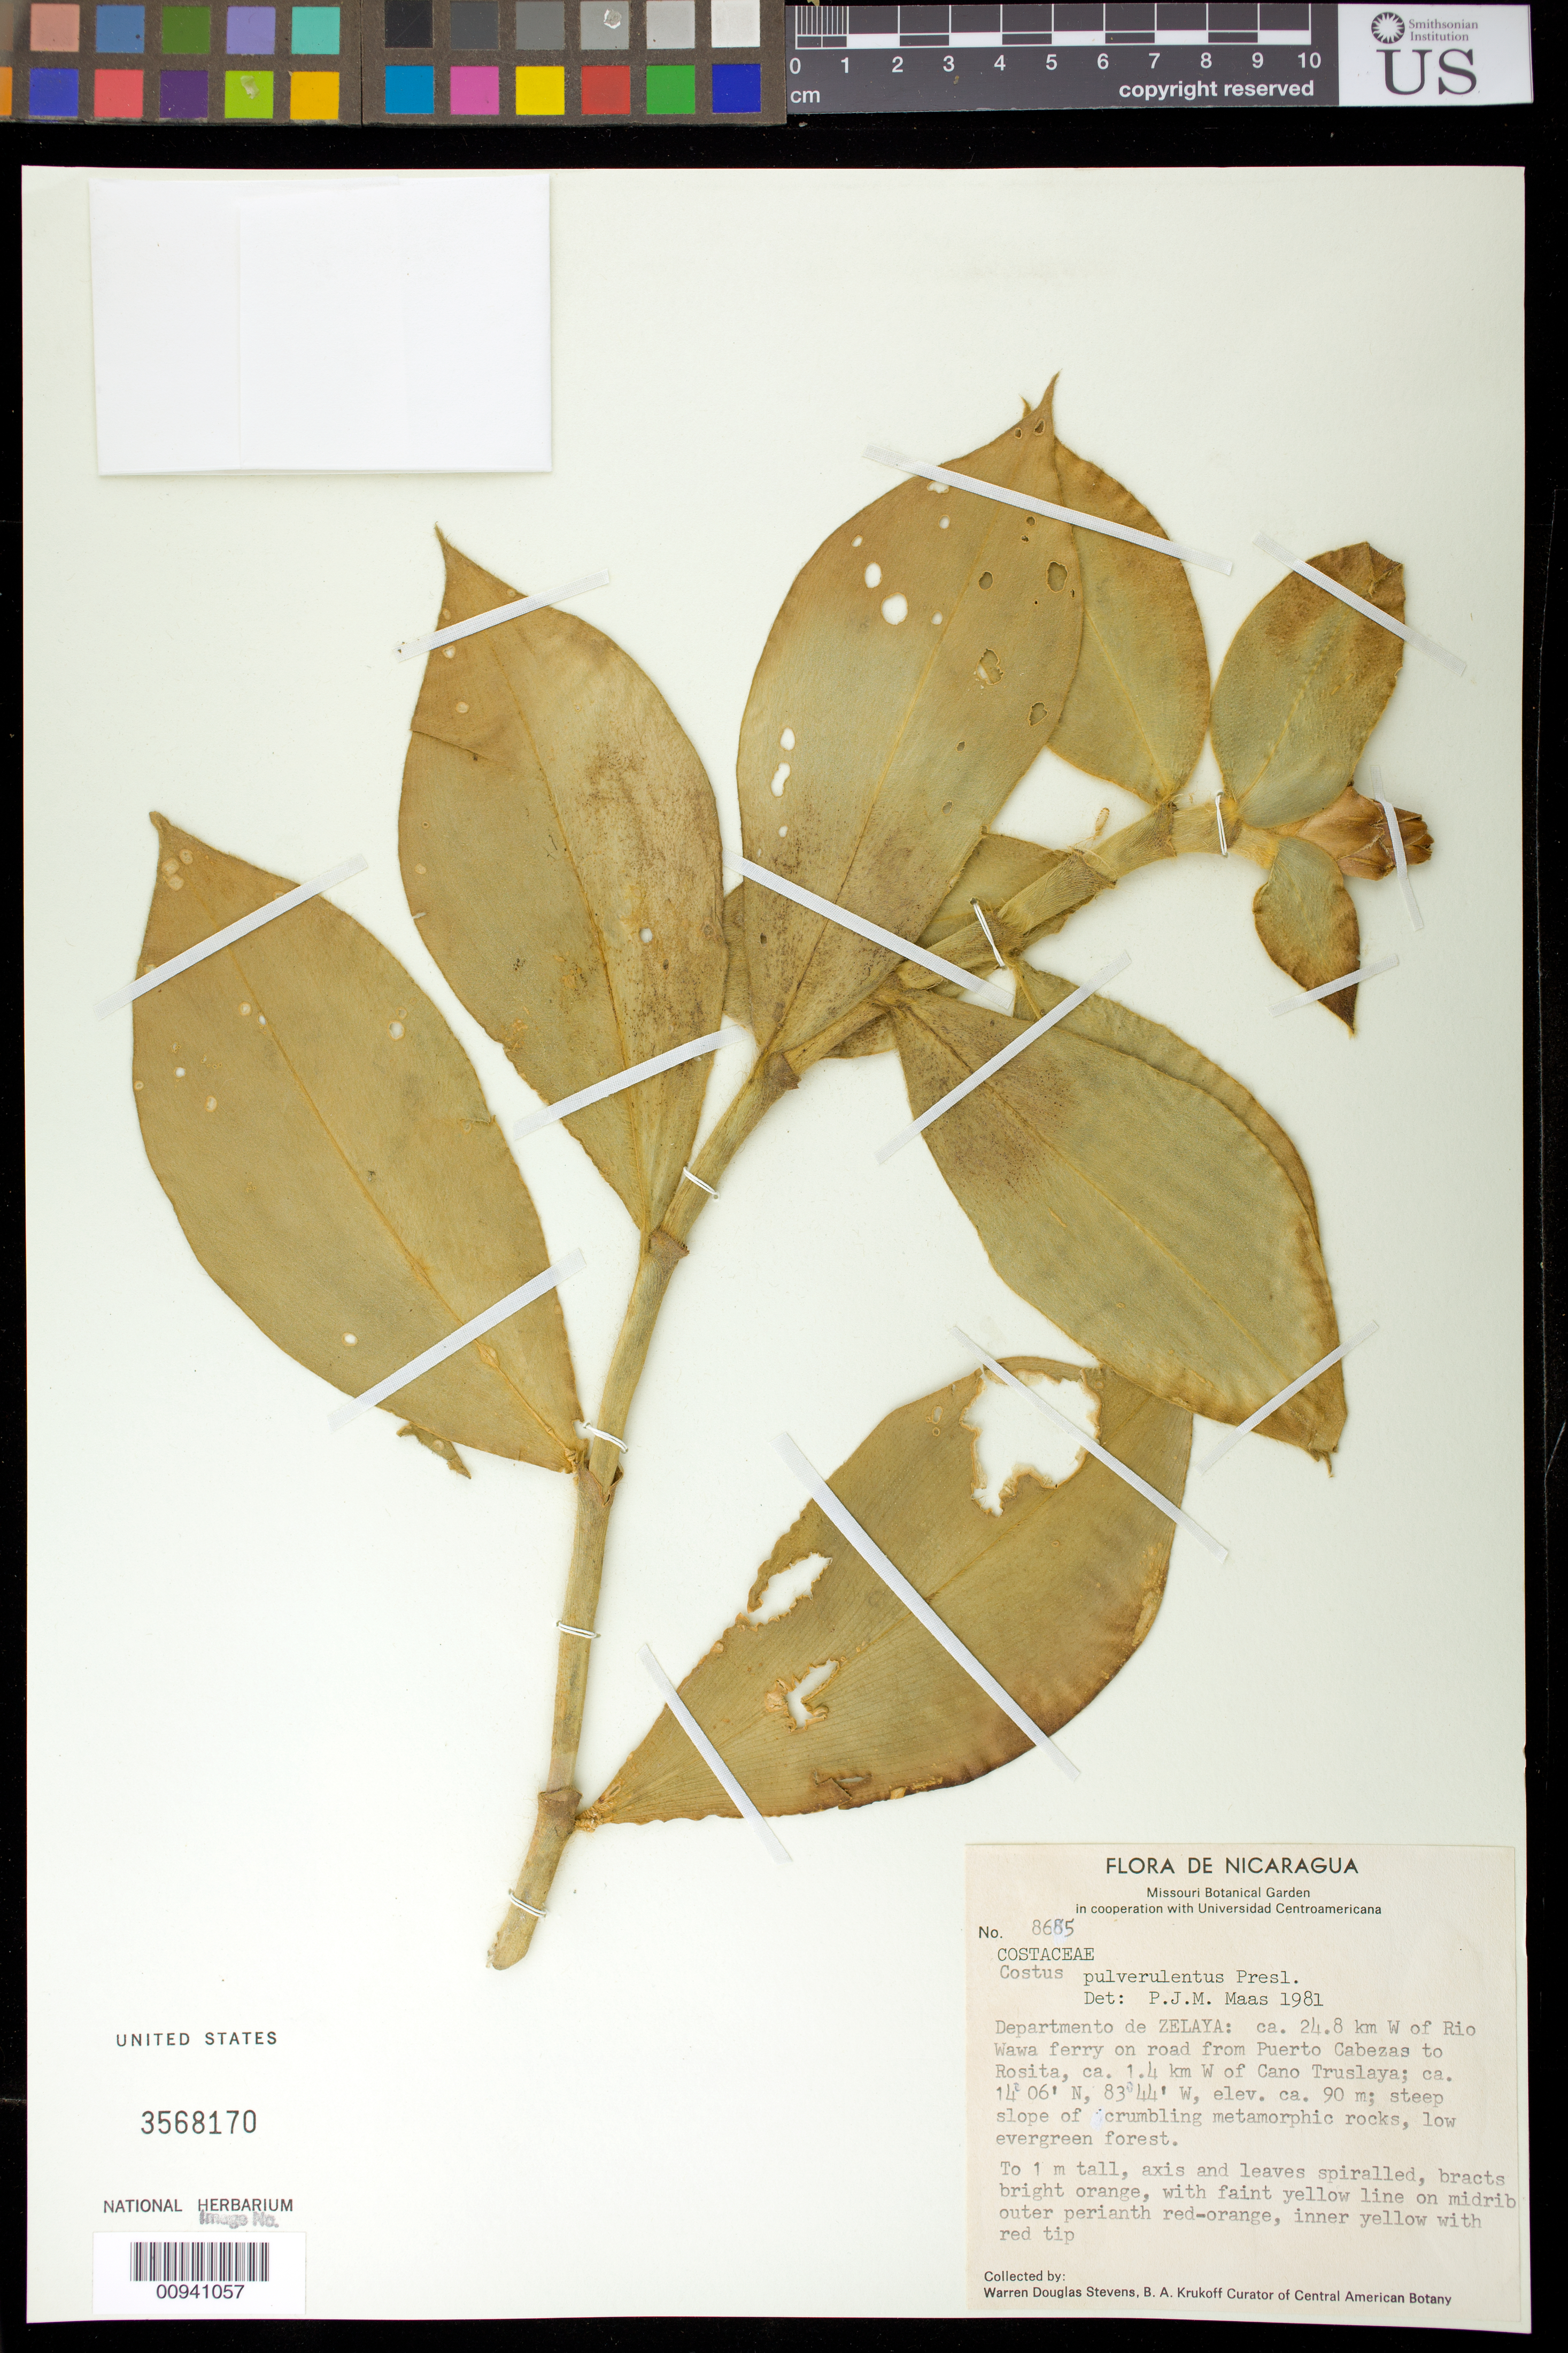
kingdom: Plantae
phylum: Tracheophyta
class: Liliopsida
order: Zingiberales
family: Costaceae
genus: Costus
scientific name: Costus pulverulentus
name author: C. Presl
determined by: Maas, Paul J. M.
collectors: W. D. Stevens & B. A. Krukoff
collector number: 8685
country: Nicaragua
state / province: Atlántico Norte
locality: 24.8 km W of Rio Wawa ferry on road from Puerto Cabezas to Rosita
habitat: steep slope of metamorphic rocks, evergreen forest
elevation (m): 90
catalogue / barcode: US 3568170